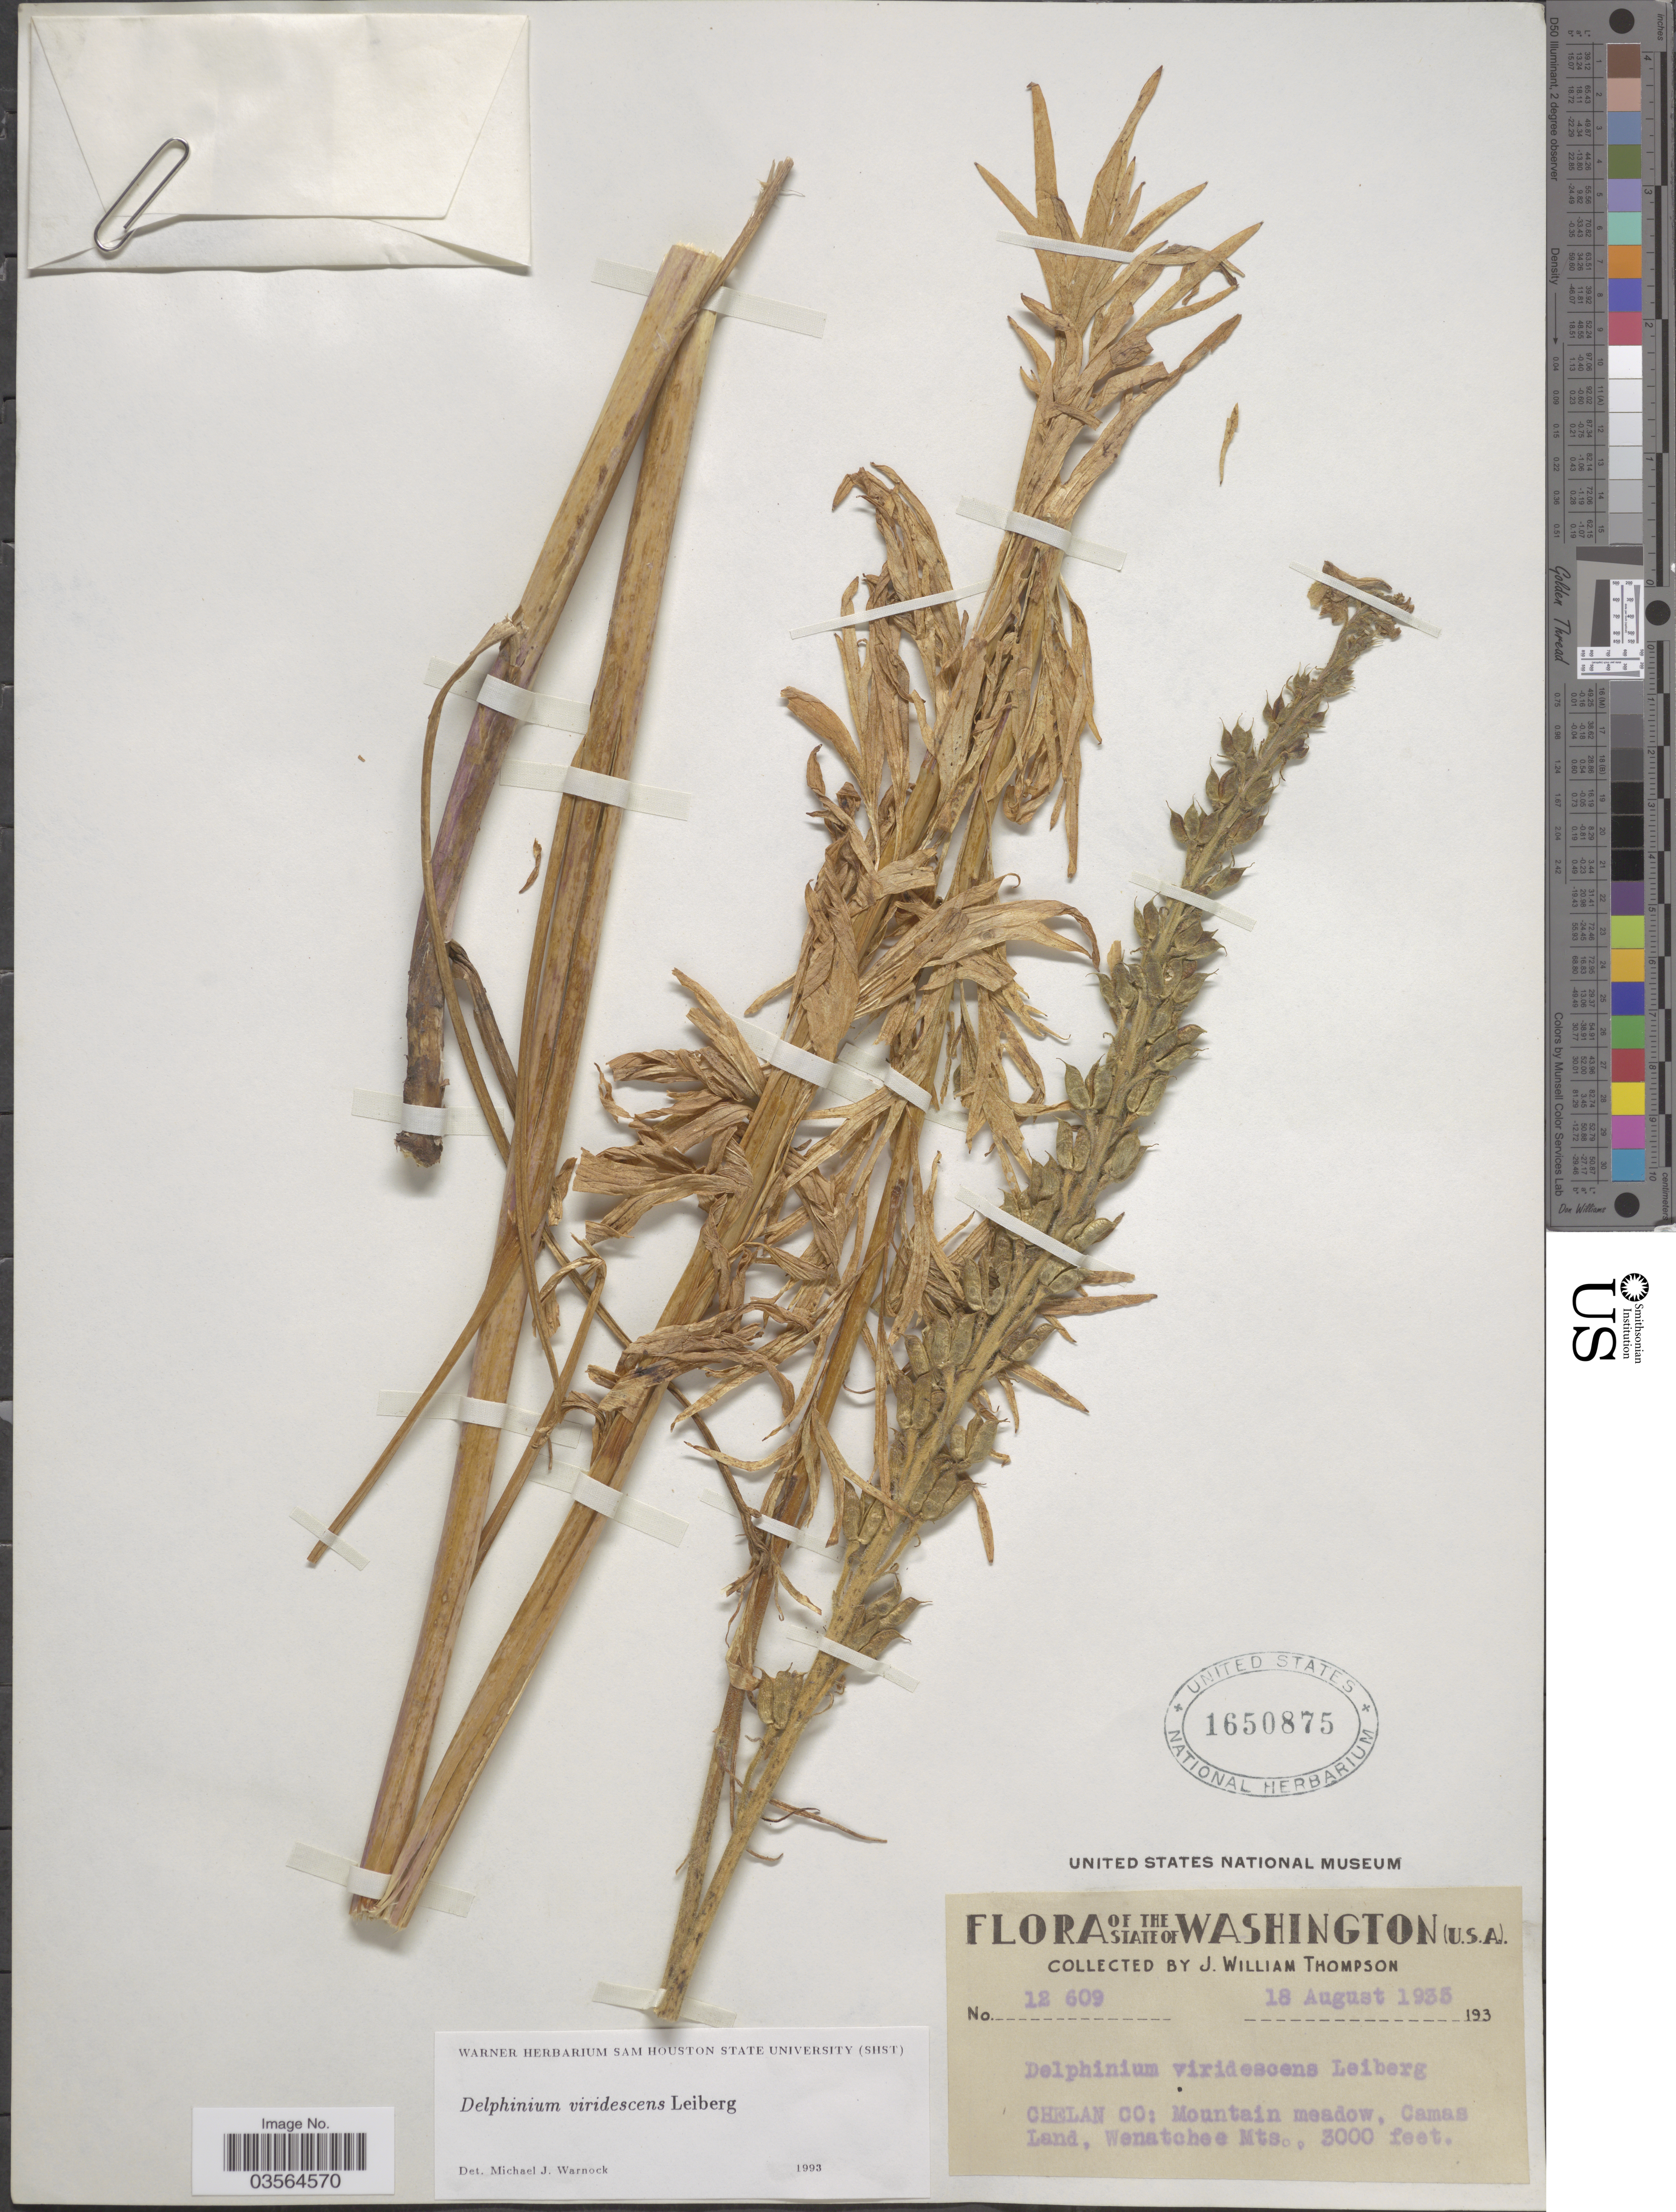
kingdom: Plantae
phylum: Tracheophyta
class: Magnoliopsida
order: Ranunculales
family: Ranunculaceae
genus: Delphinium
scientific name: Delphinium viridescens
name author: Leiberg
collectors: J. W. Thompson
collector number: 12609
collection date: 1935-08-18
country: United States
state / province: Washington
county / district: Chelan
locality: Chelan Co: Mountain meadow, Camas Land, Wenatchee Mts.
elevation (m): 914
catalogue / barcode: US 1650875